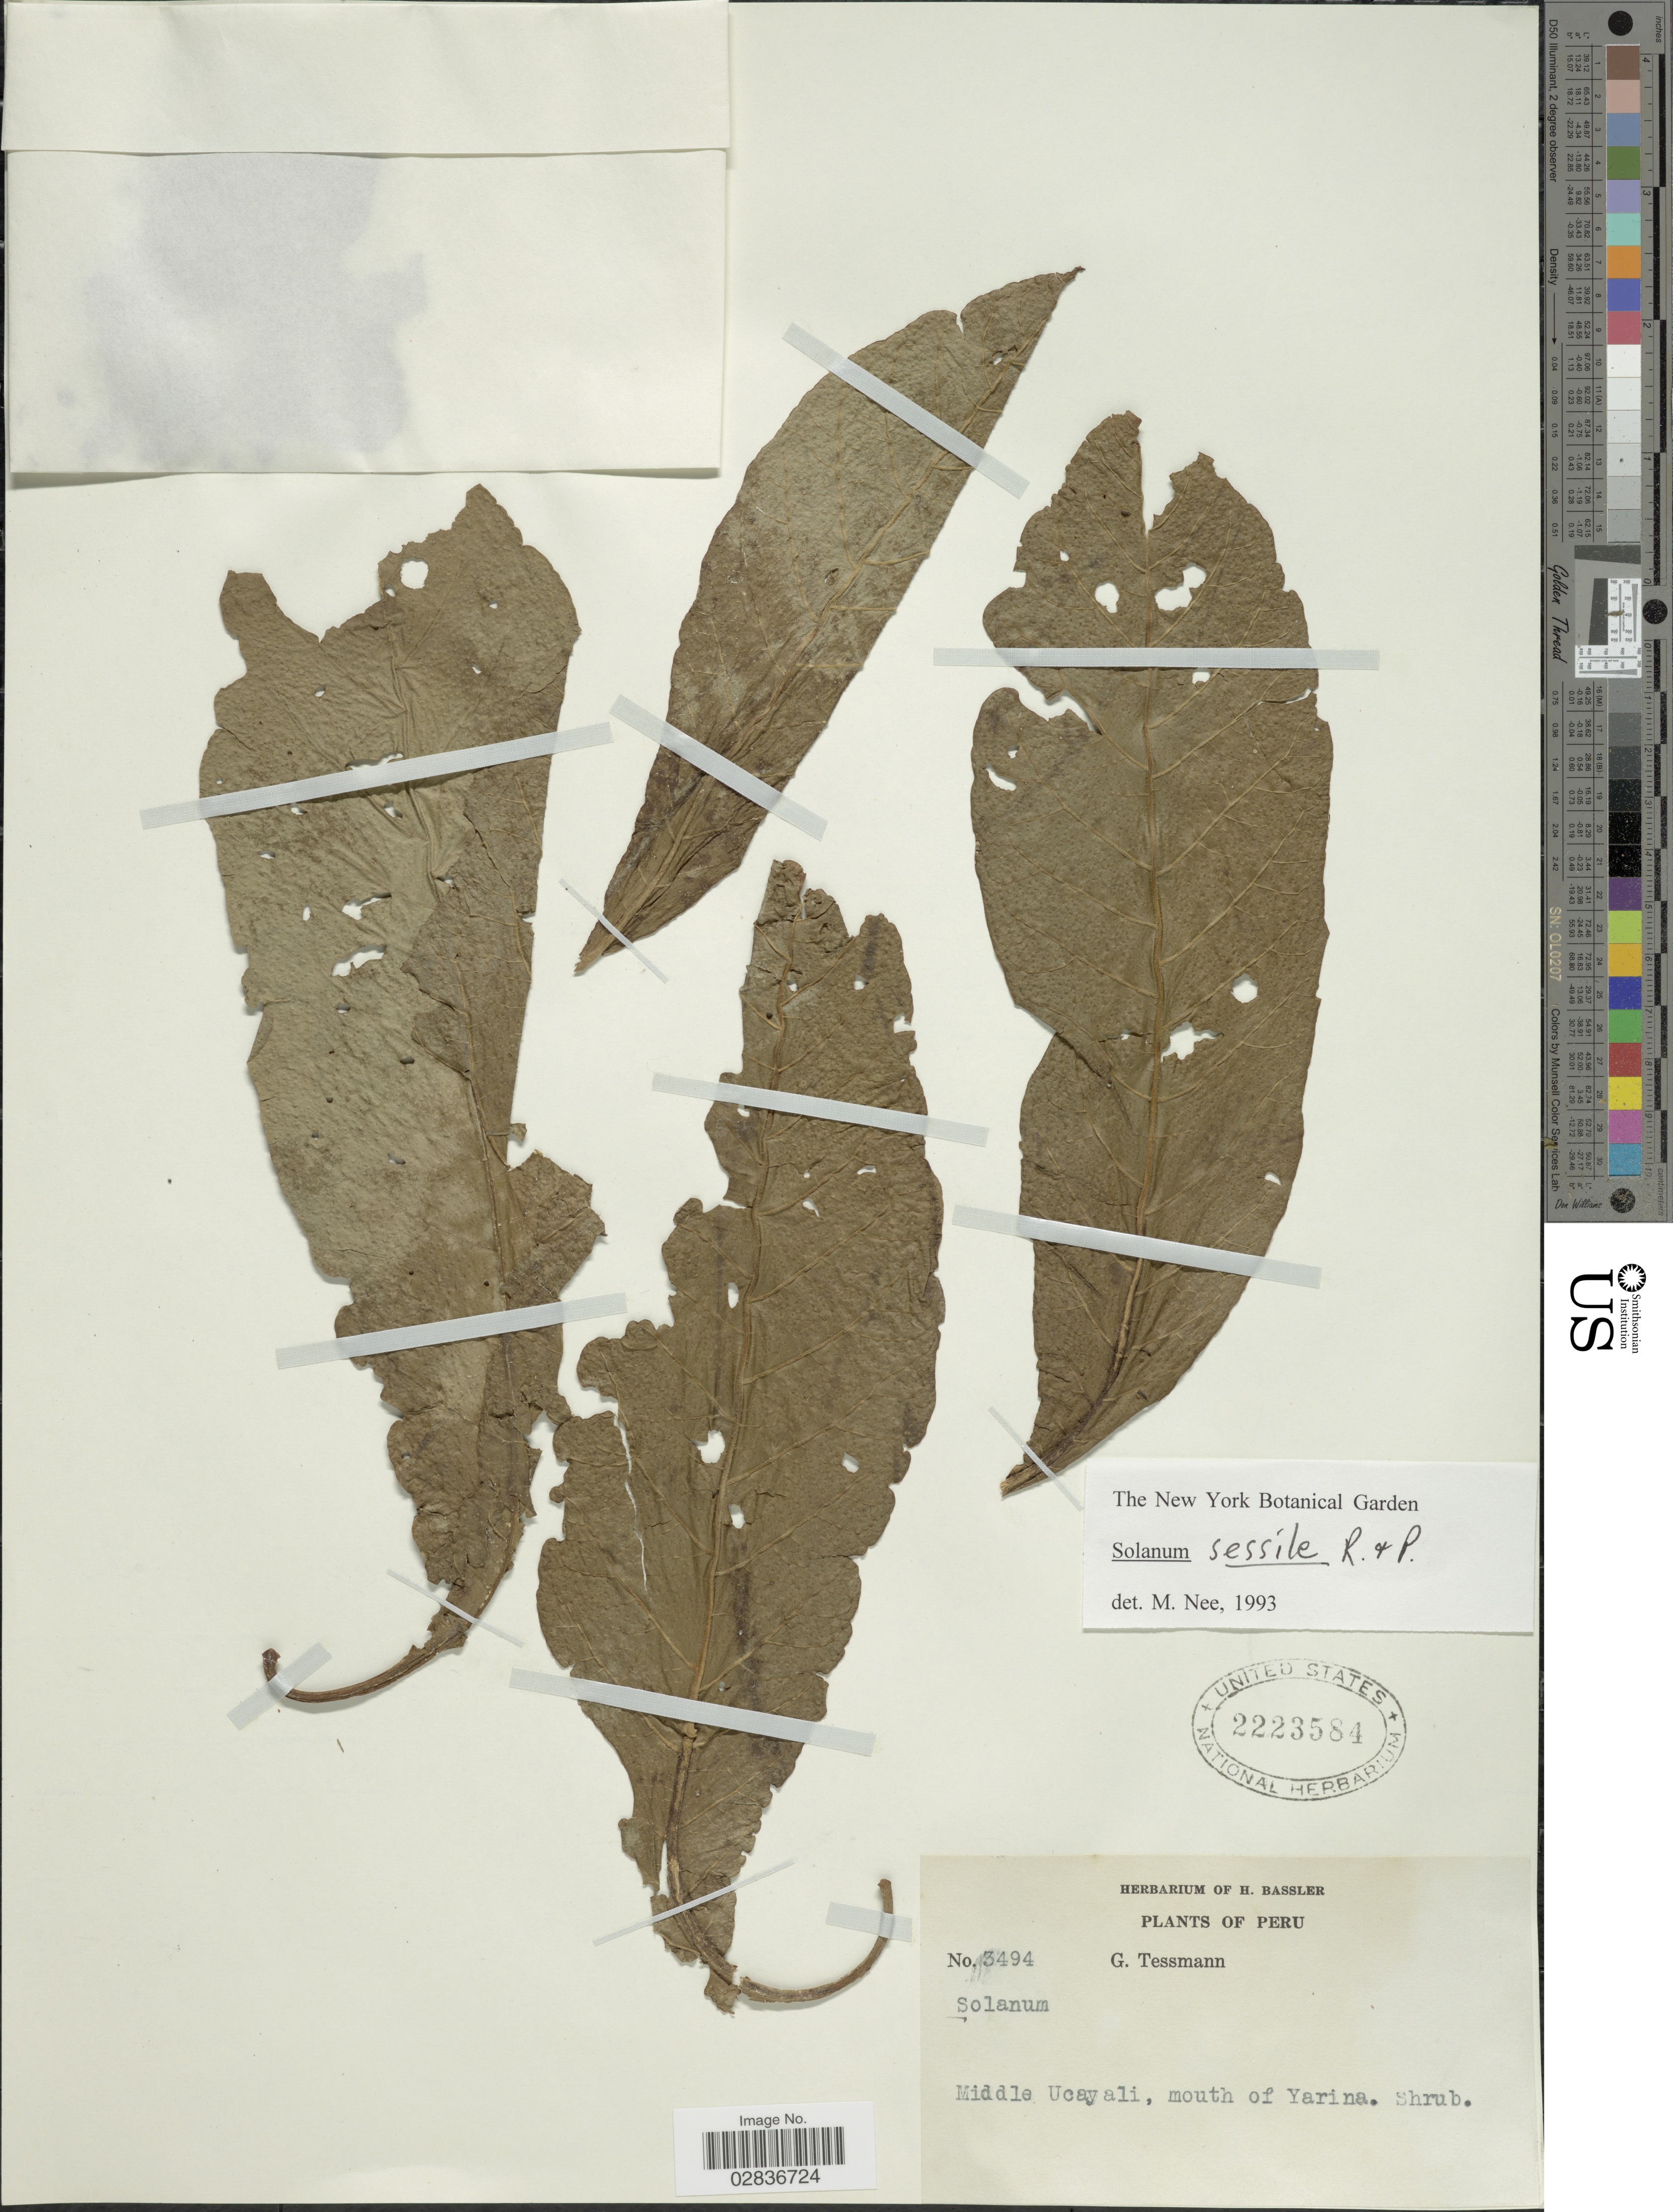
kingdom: Plantae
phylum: Tracheophyta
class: Magnoliopsida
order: Solanales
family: Solanaceae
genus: Solanum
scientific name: Solanum sessile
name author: Dunal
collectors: G. Tessmann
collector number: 3494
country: Peru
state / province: Ucayali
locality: Middle Ucayali, mouth of Yarina.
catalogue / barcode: US 2223584